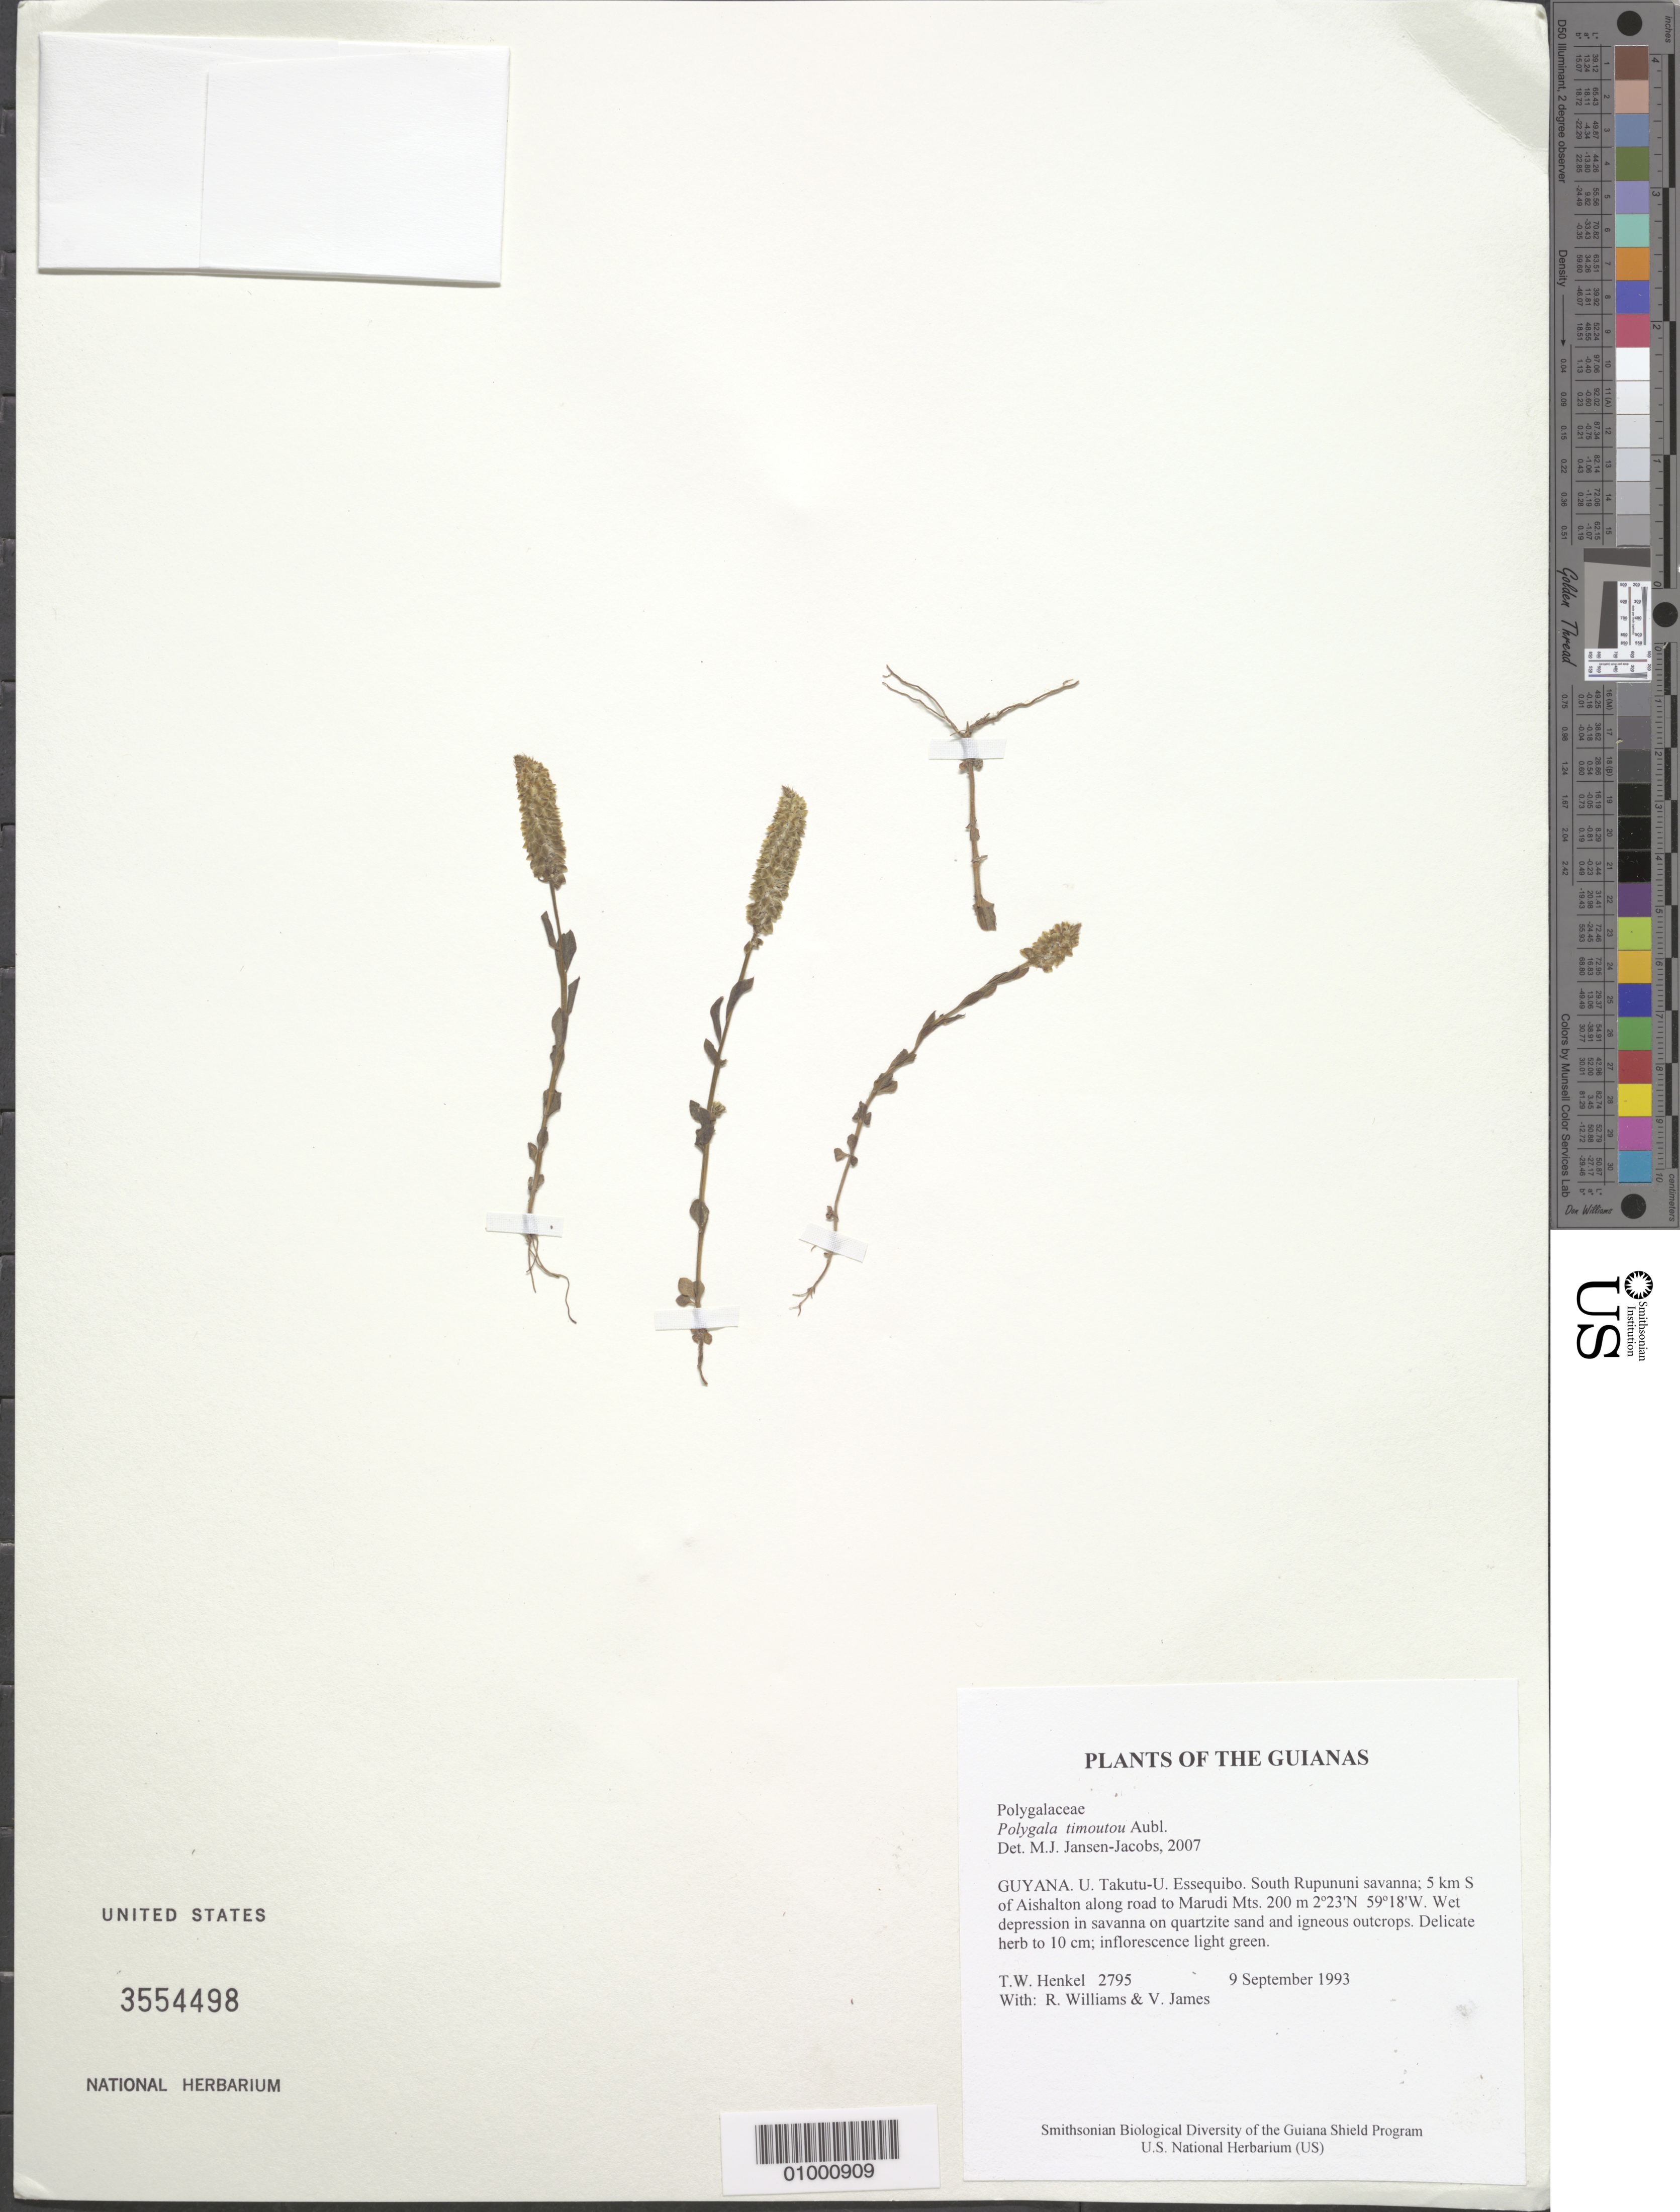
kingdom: Plantae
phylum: Tracheophyta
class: Magnoliopsida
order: Fabales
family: Polygalaceae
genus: Polygala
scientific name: Polygala timoutou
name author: Aubl.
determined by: Jansen-Jacobs, M. J., (U), Nationaal Herbarium Nederland, Utrecht University branch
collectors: T. Henkel, R. Williams & V. James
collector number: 2795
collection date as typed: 9 September 1993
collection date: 1993-09-09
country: Guyana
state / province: U. Takutu-U. Essequibo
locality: South Rupununi savanna; 5 km S of Aishalton along road to Marudi Mts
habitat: Wet depression in savanna on quartzite sand and igneous outcrops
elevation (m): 200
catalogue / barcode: US 3554498